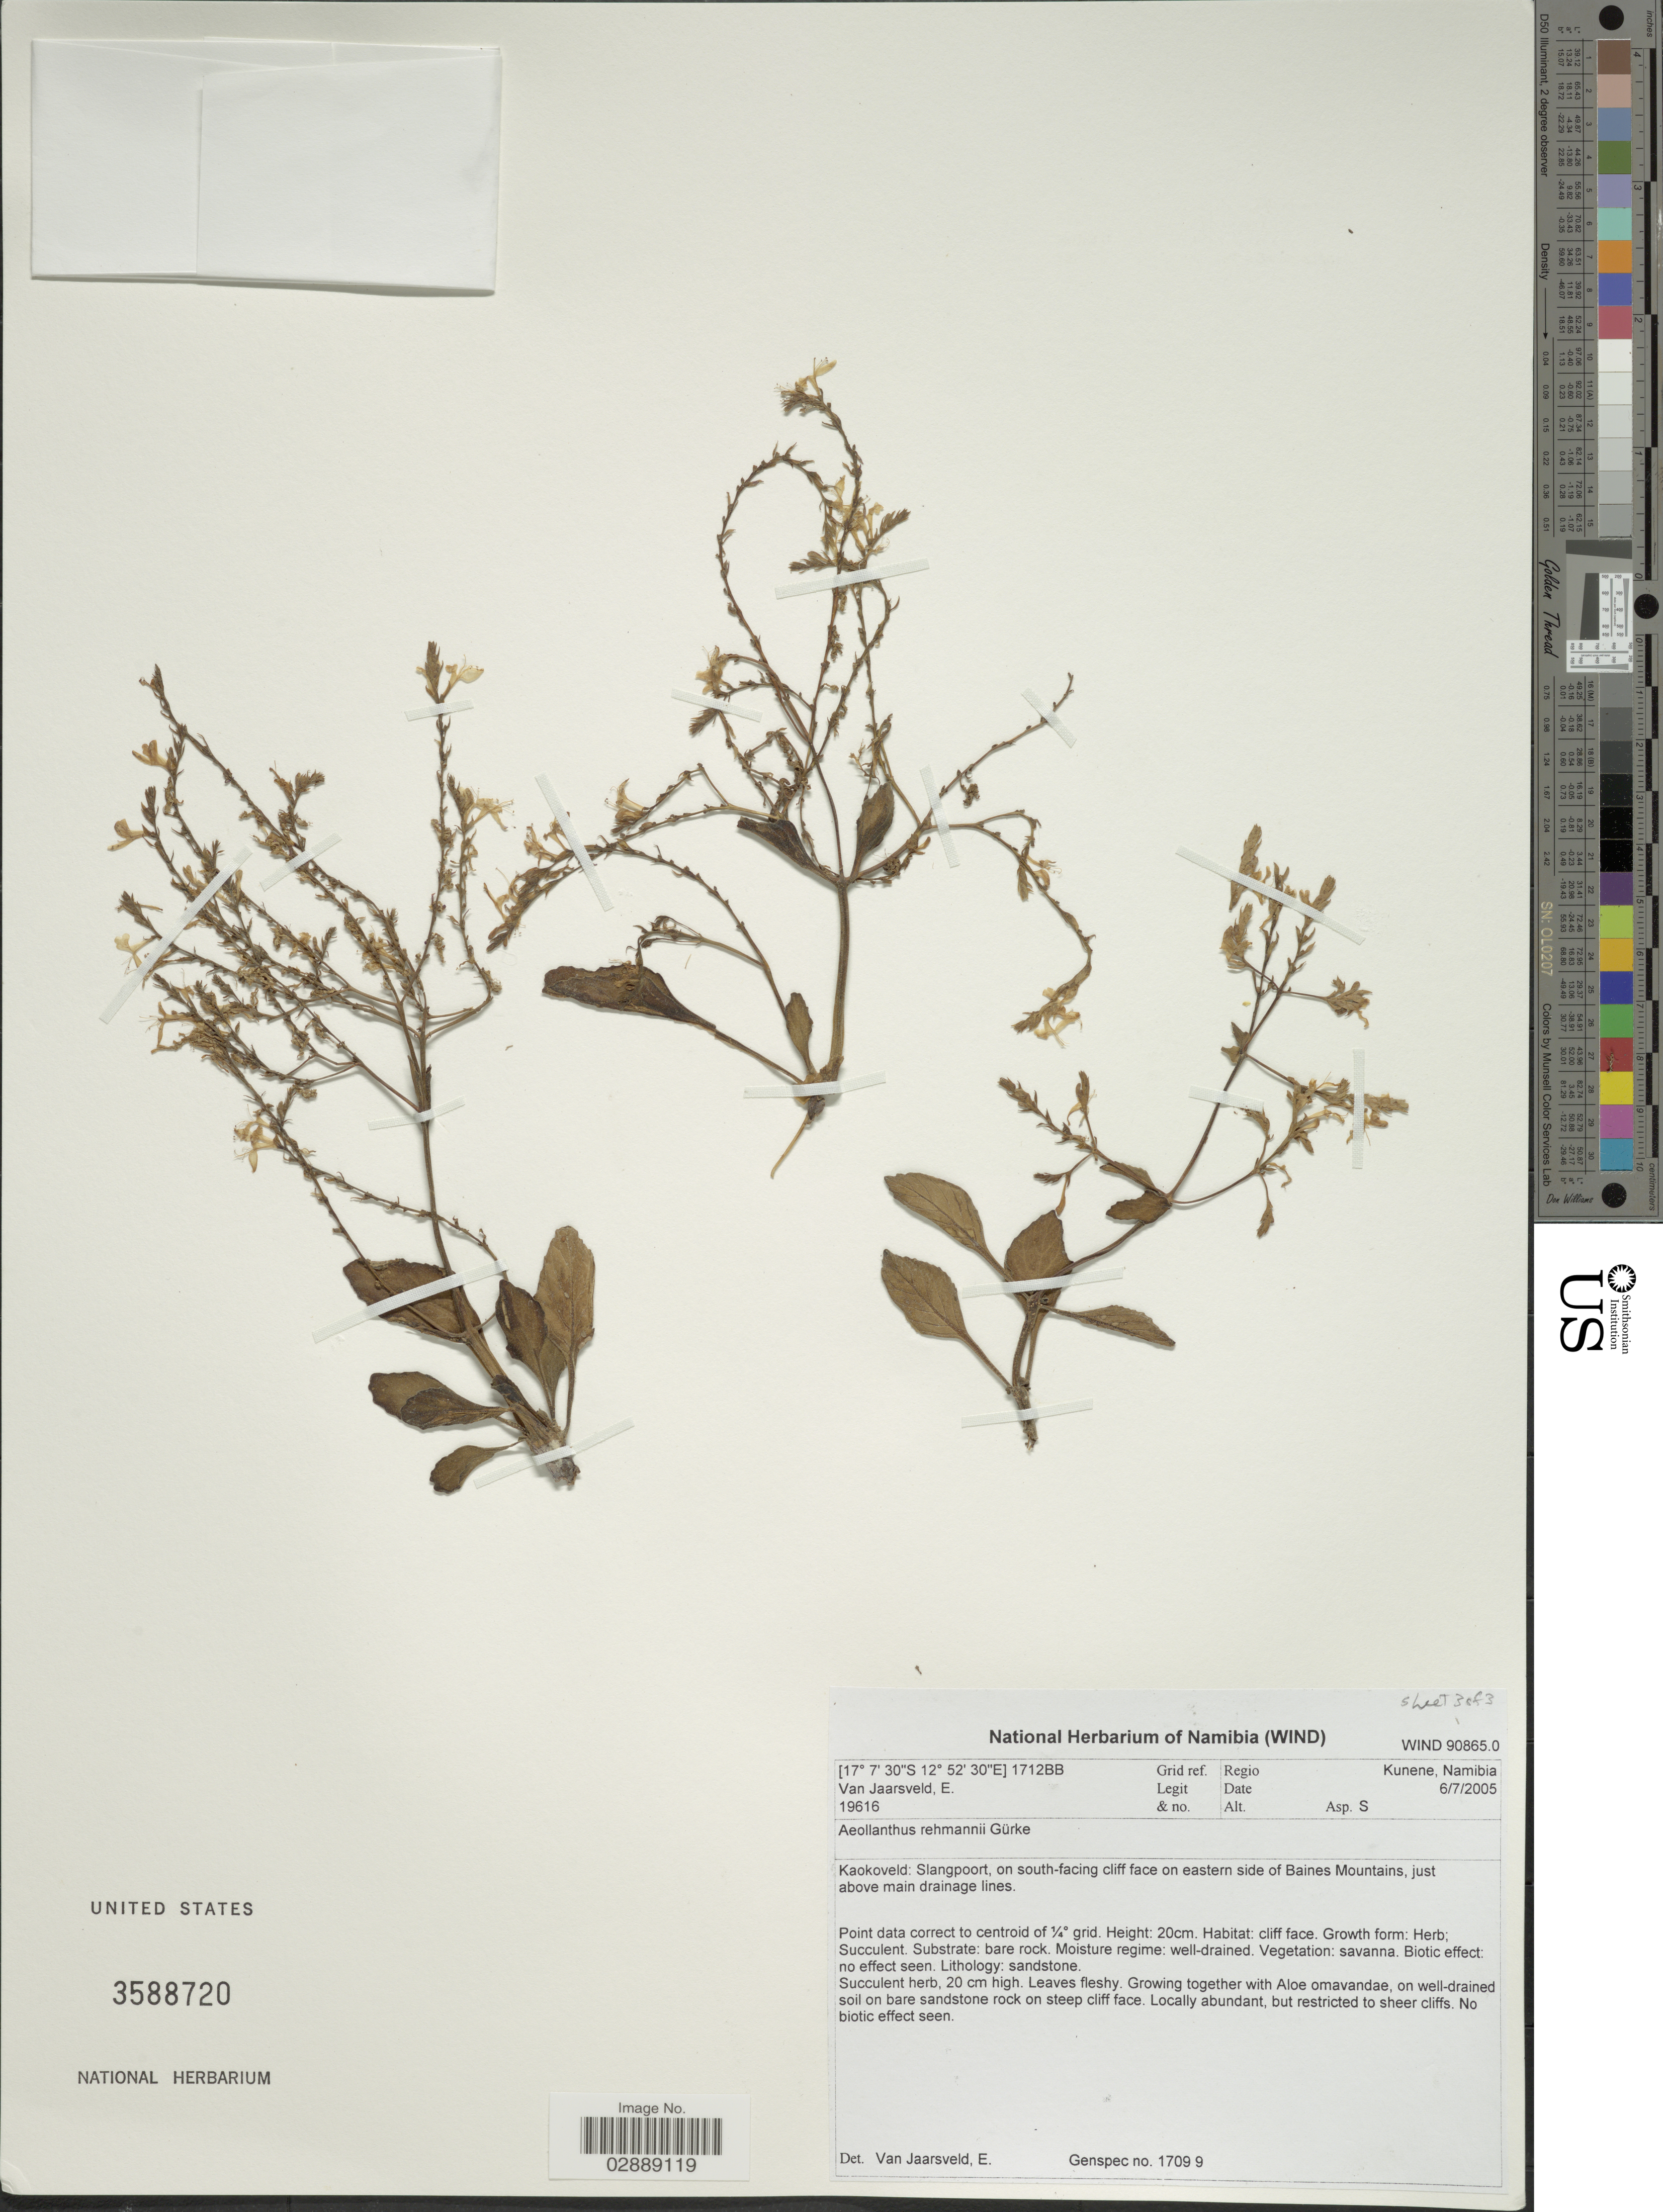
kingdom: Plantae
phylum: Tracheophyta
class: Magnoliopsida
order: Lamiales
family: Lamiaceae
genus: Aeollanthus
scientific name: Aeollanthus rehmannii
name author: Gürke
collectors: E. van Jaarsveld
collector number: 19616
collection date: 2005-07-06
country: Namibia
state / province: Kunene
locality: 1712BB Grid ref. Regio Kunene. Kaokoveld: Slangpoort, on south-facing cliff face on eastern side of Baines Mountains.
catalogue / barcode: US 3588720